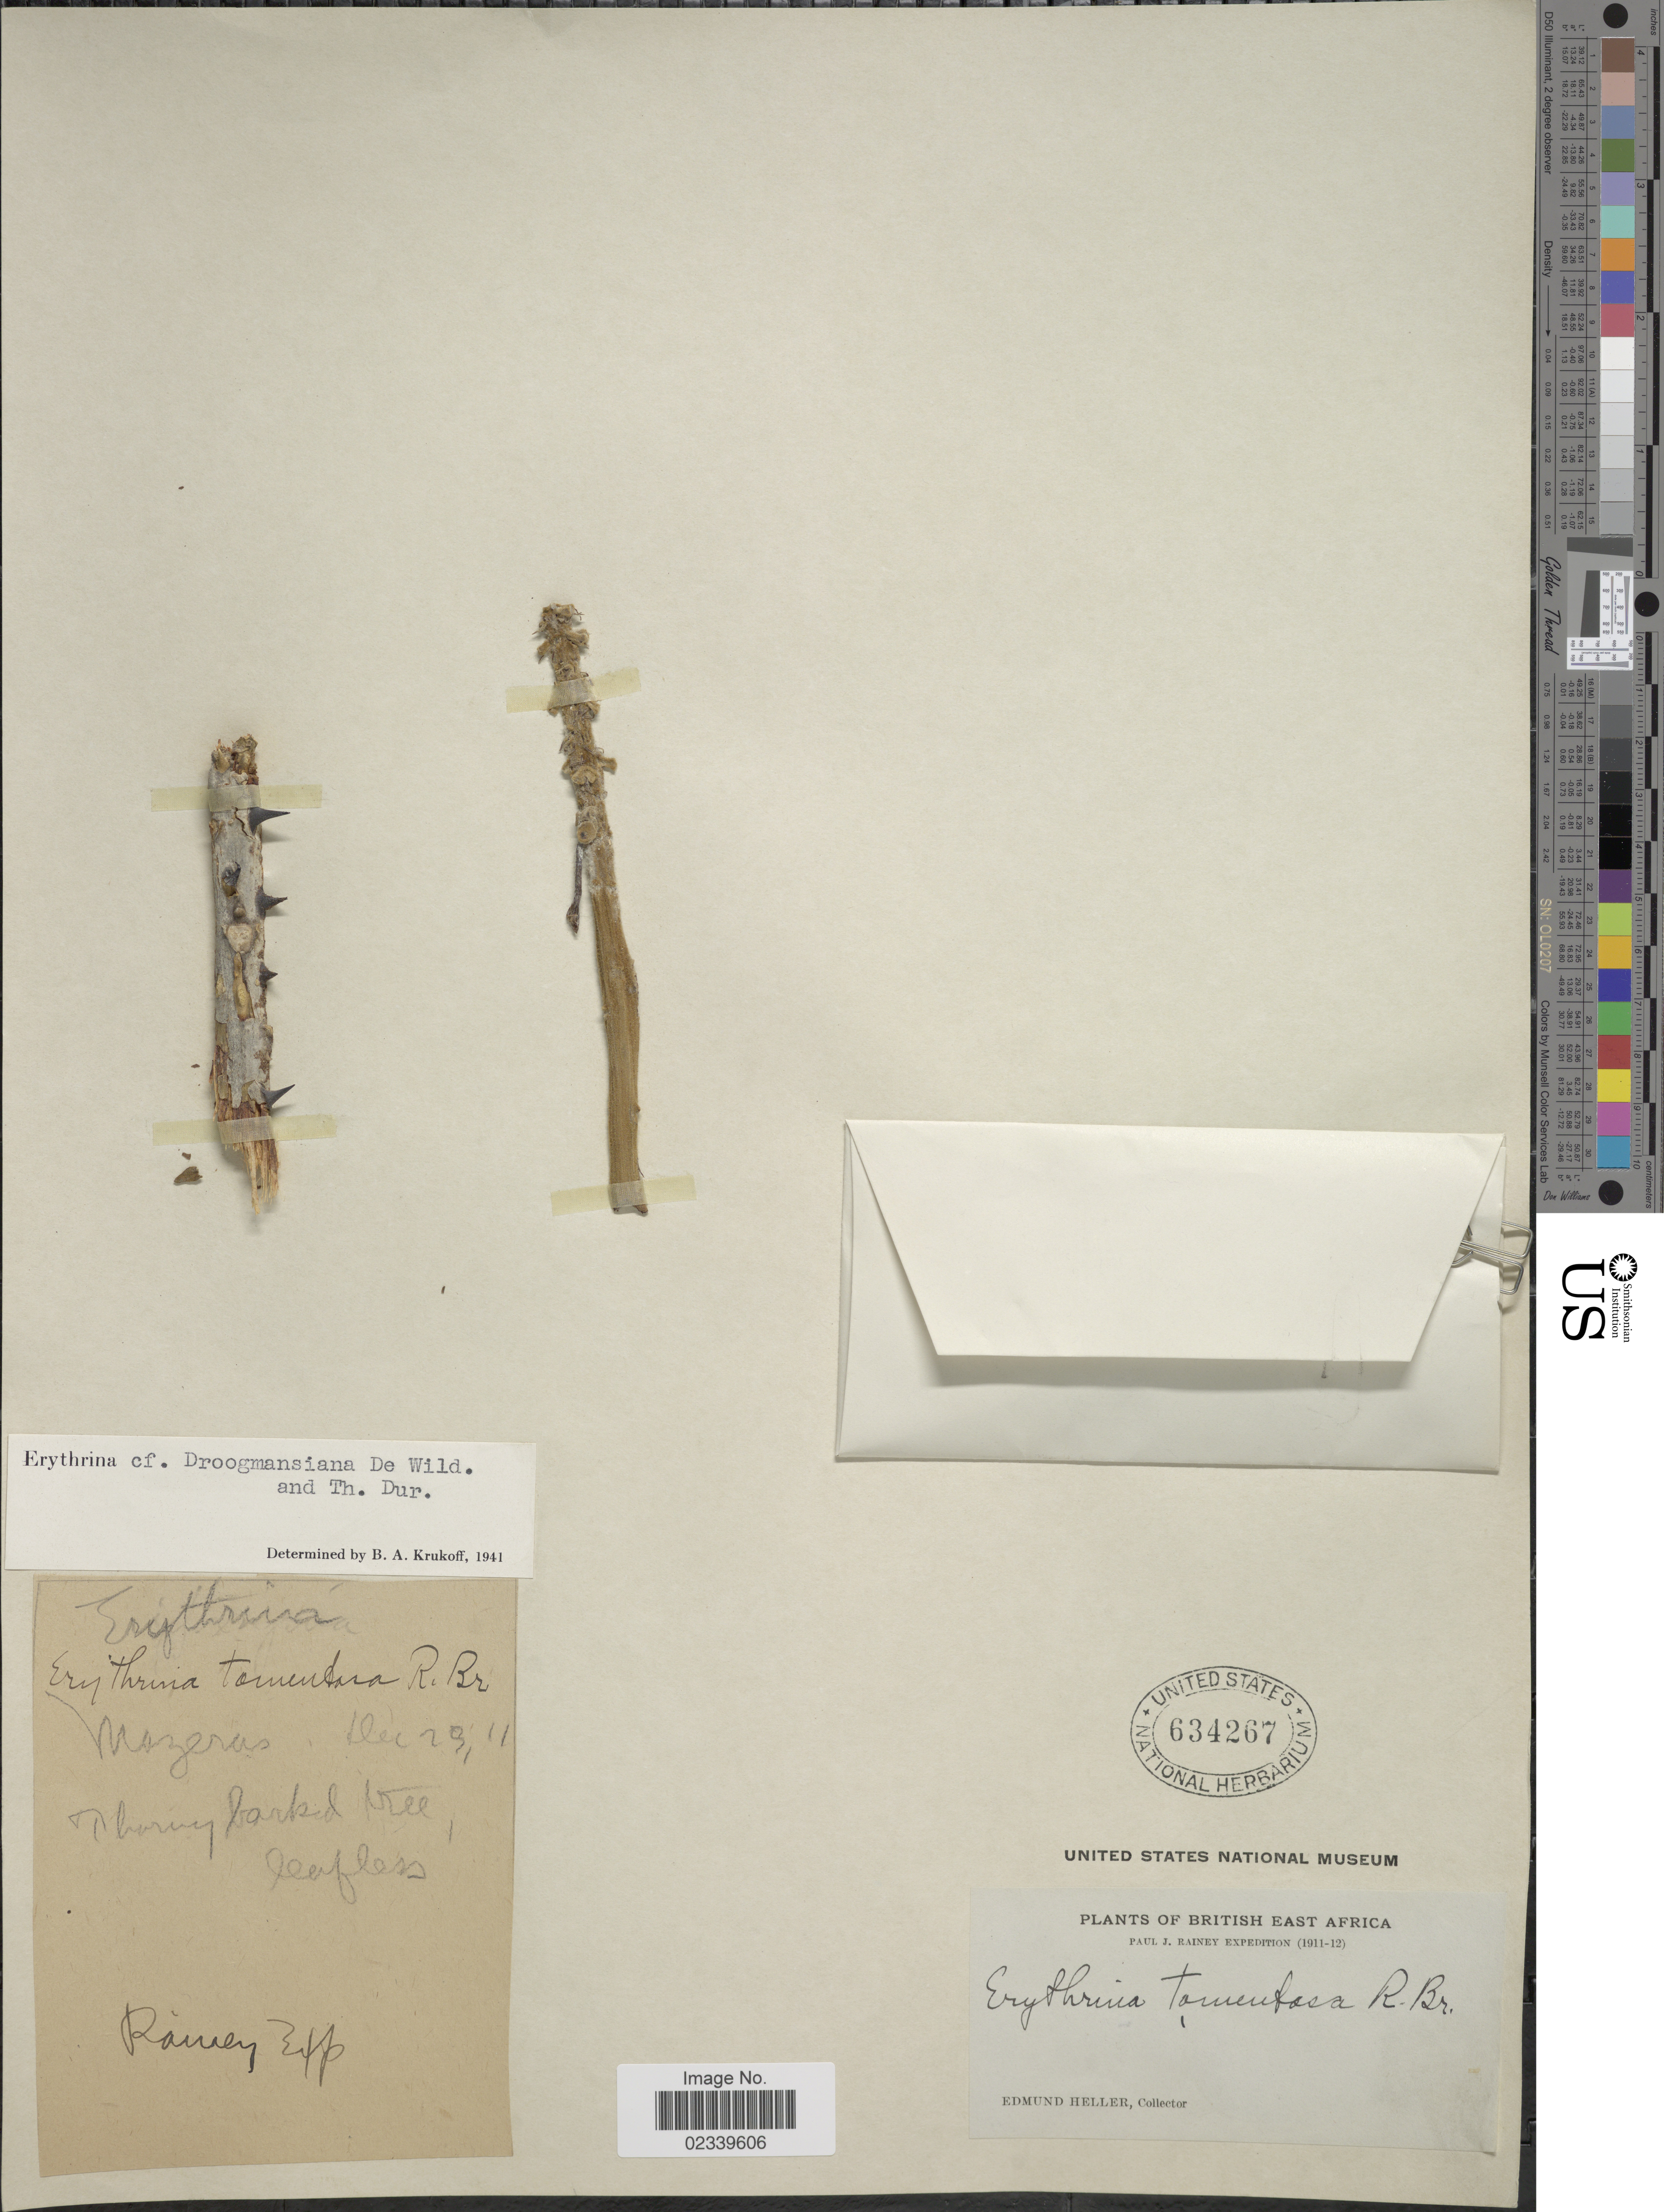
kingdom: Plantae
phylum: Tracheophyta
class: Magnoliopsida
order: Fabales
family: Fabaceae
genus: Erythrina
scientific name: Erythrina droogmansiana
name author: De Wild. & Durand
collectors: E. Heller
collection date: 1911-12-23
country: Kenya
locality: British East Africa, Mozeras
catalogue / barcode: US 634267